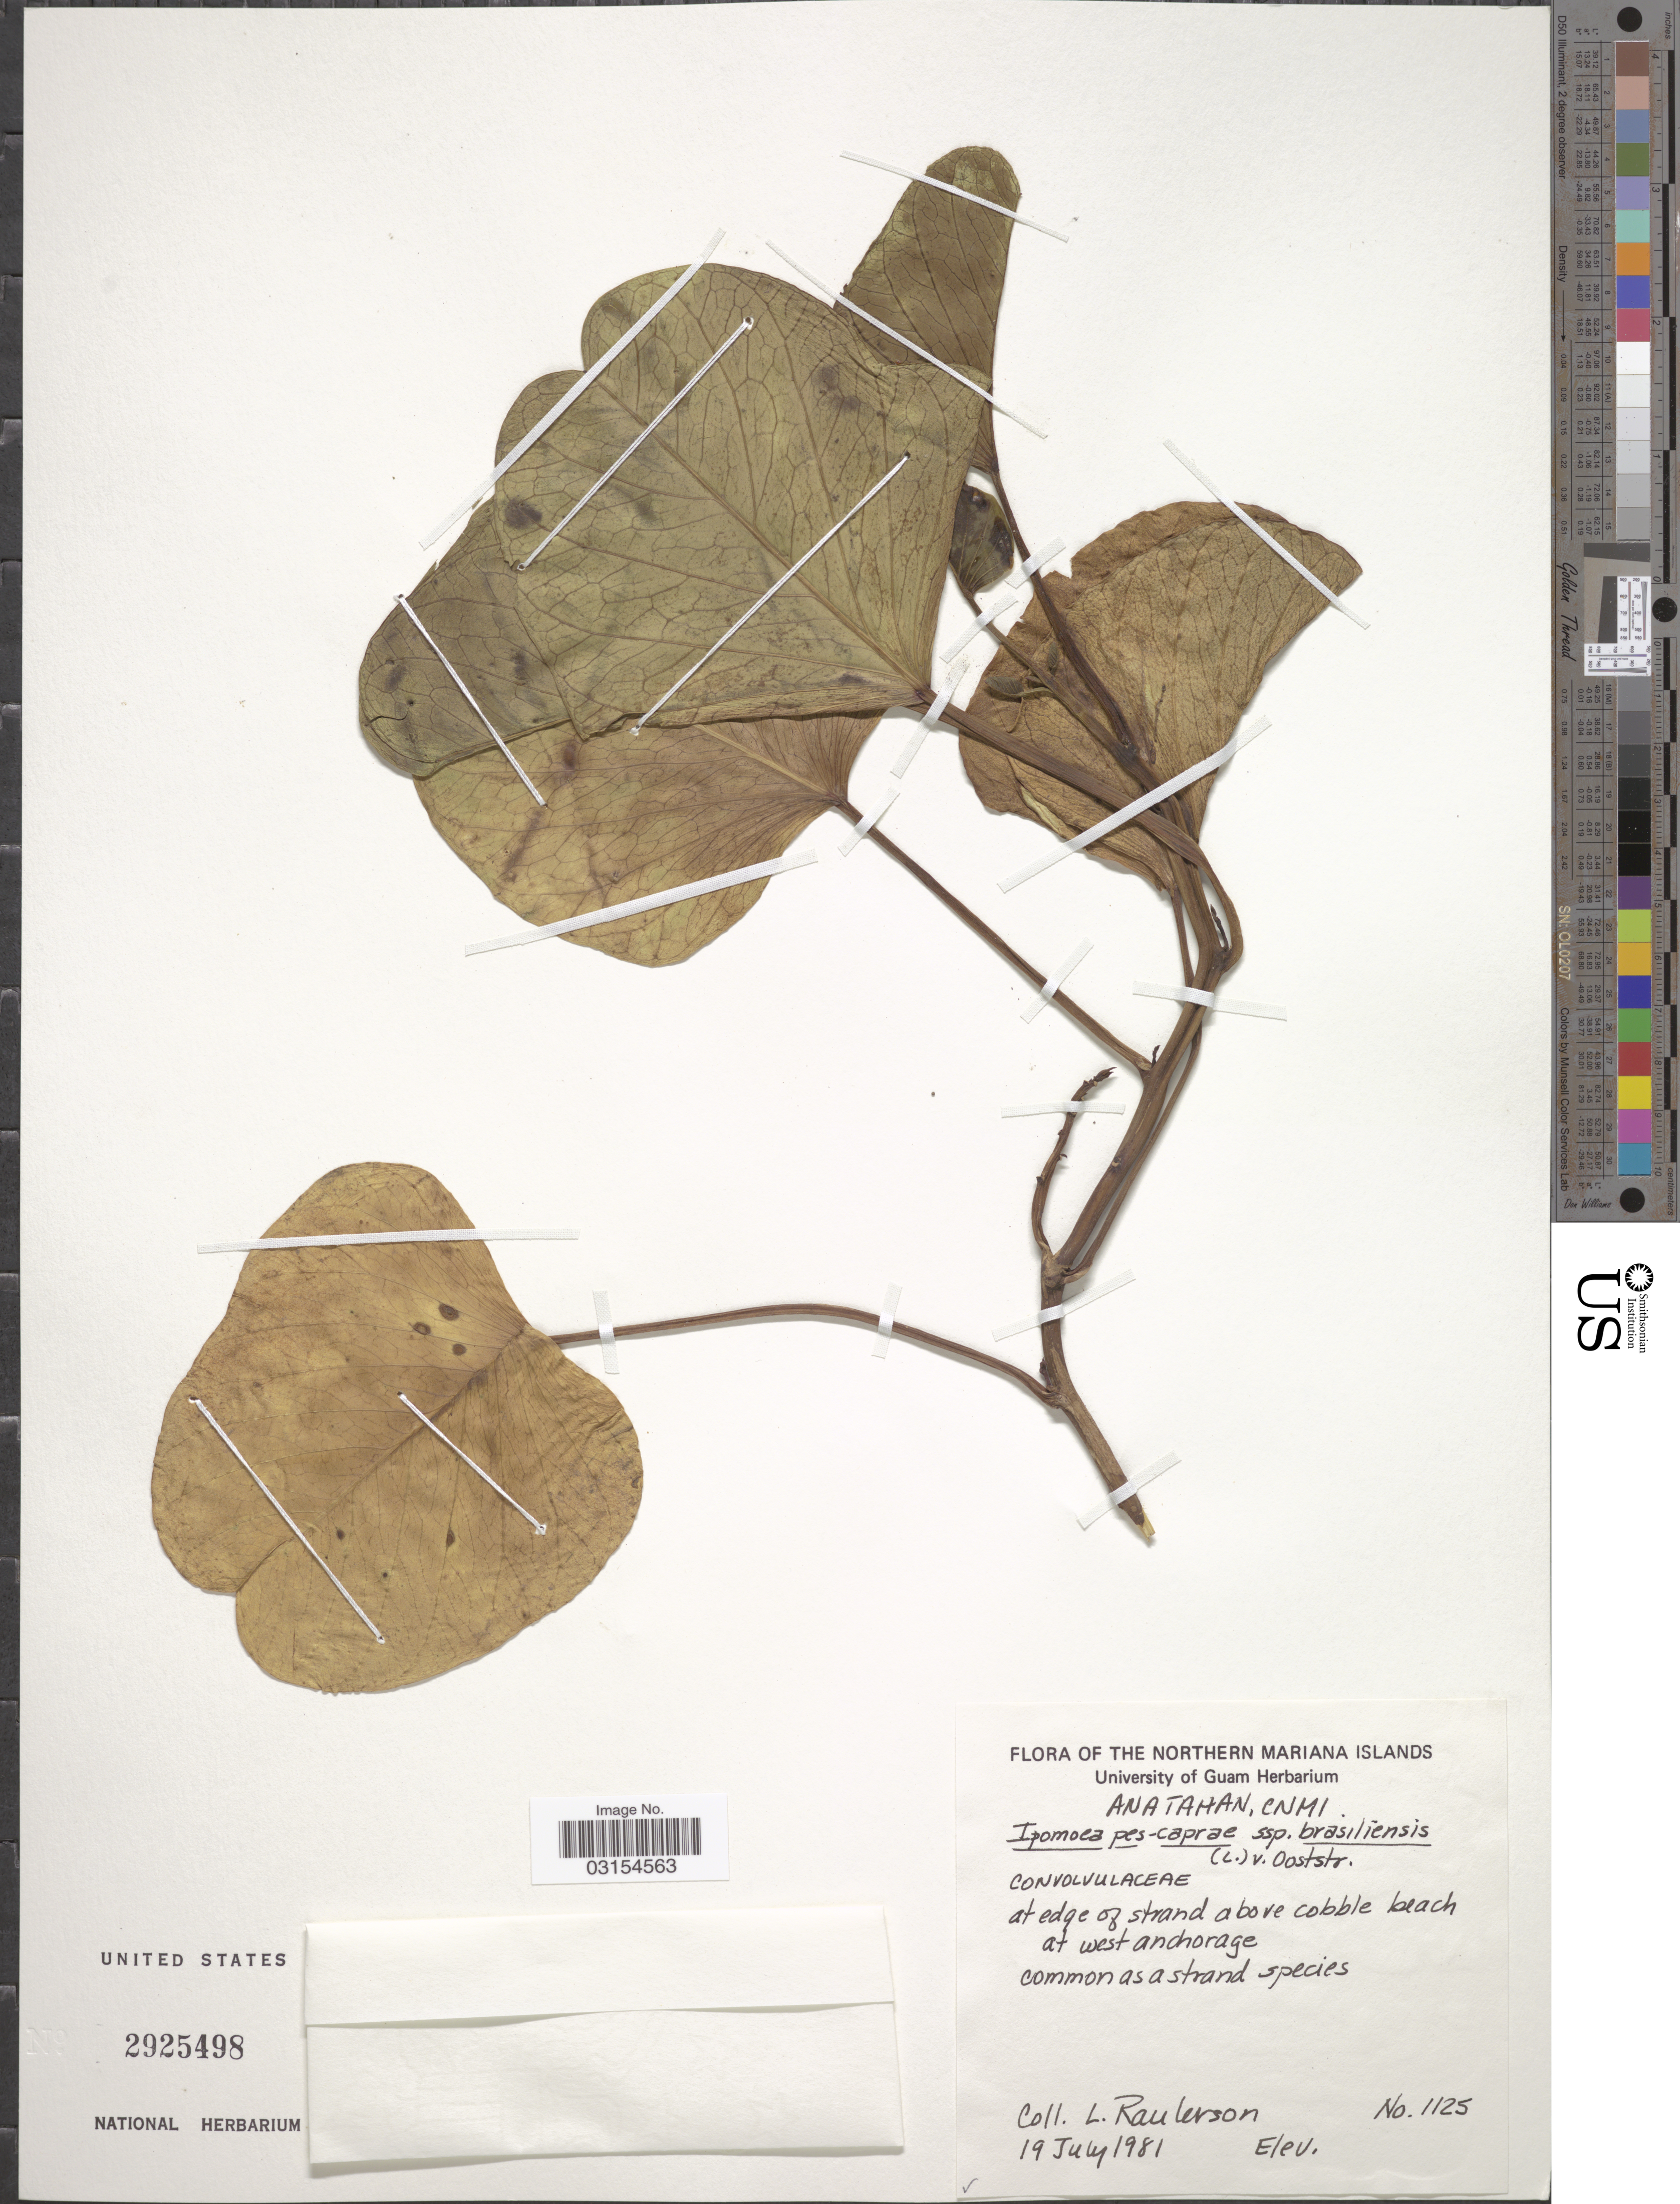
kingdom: Plantae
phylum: Tracheophyta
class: Magnoliopsida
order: Solanales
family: Convolvulaceae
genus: Ipomoea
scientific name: Ipomoea pes-caprae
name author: (L.) R. Br.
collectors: L. Raulerson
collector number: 1125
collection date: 1981-07-19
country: Northern Mariana Islands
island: Anatahan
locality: Anatahan, CNMI. At edge of strand above cobble beach at west anchorage.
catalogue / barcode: US 2925498